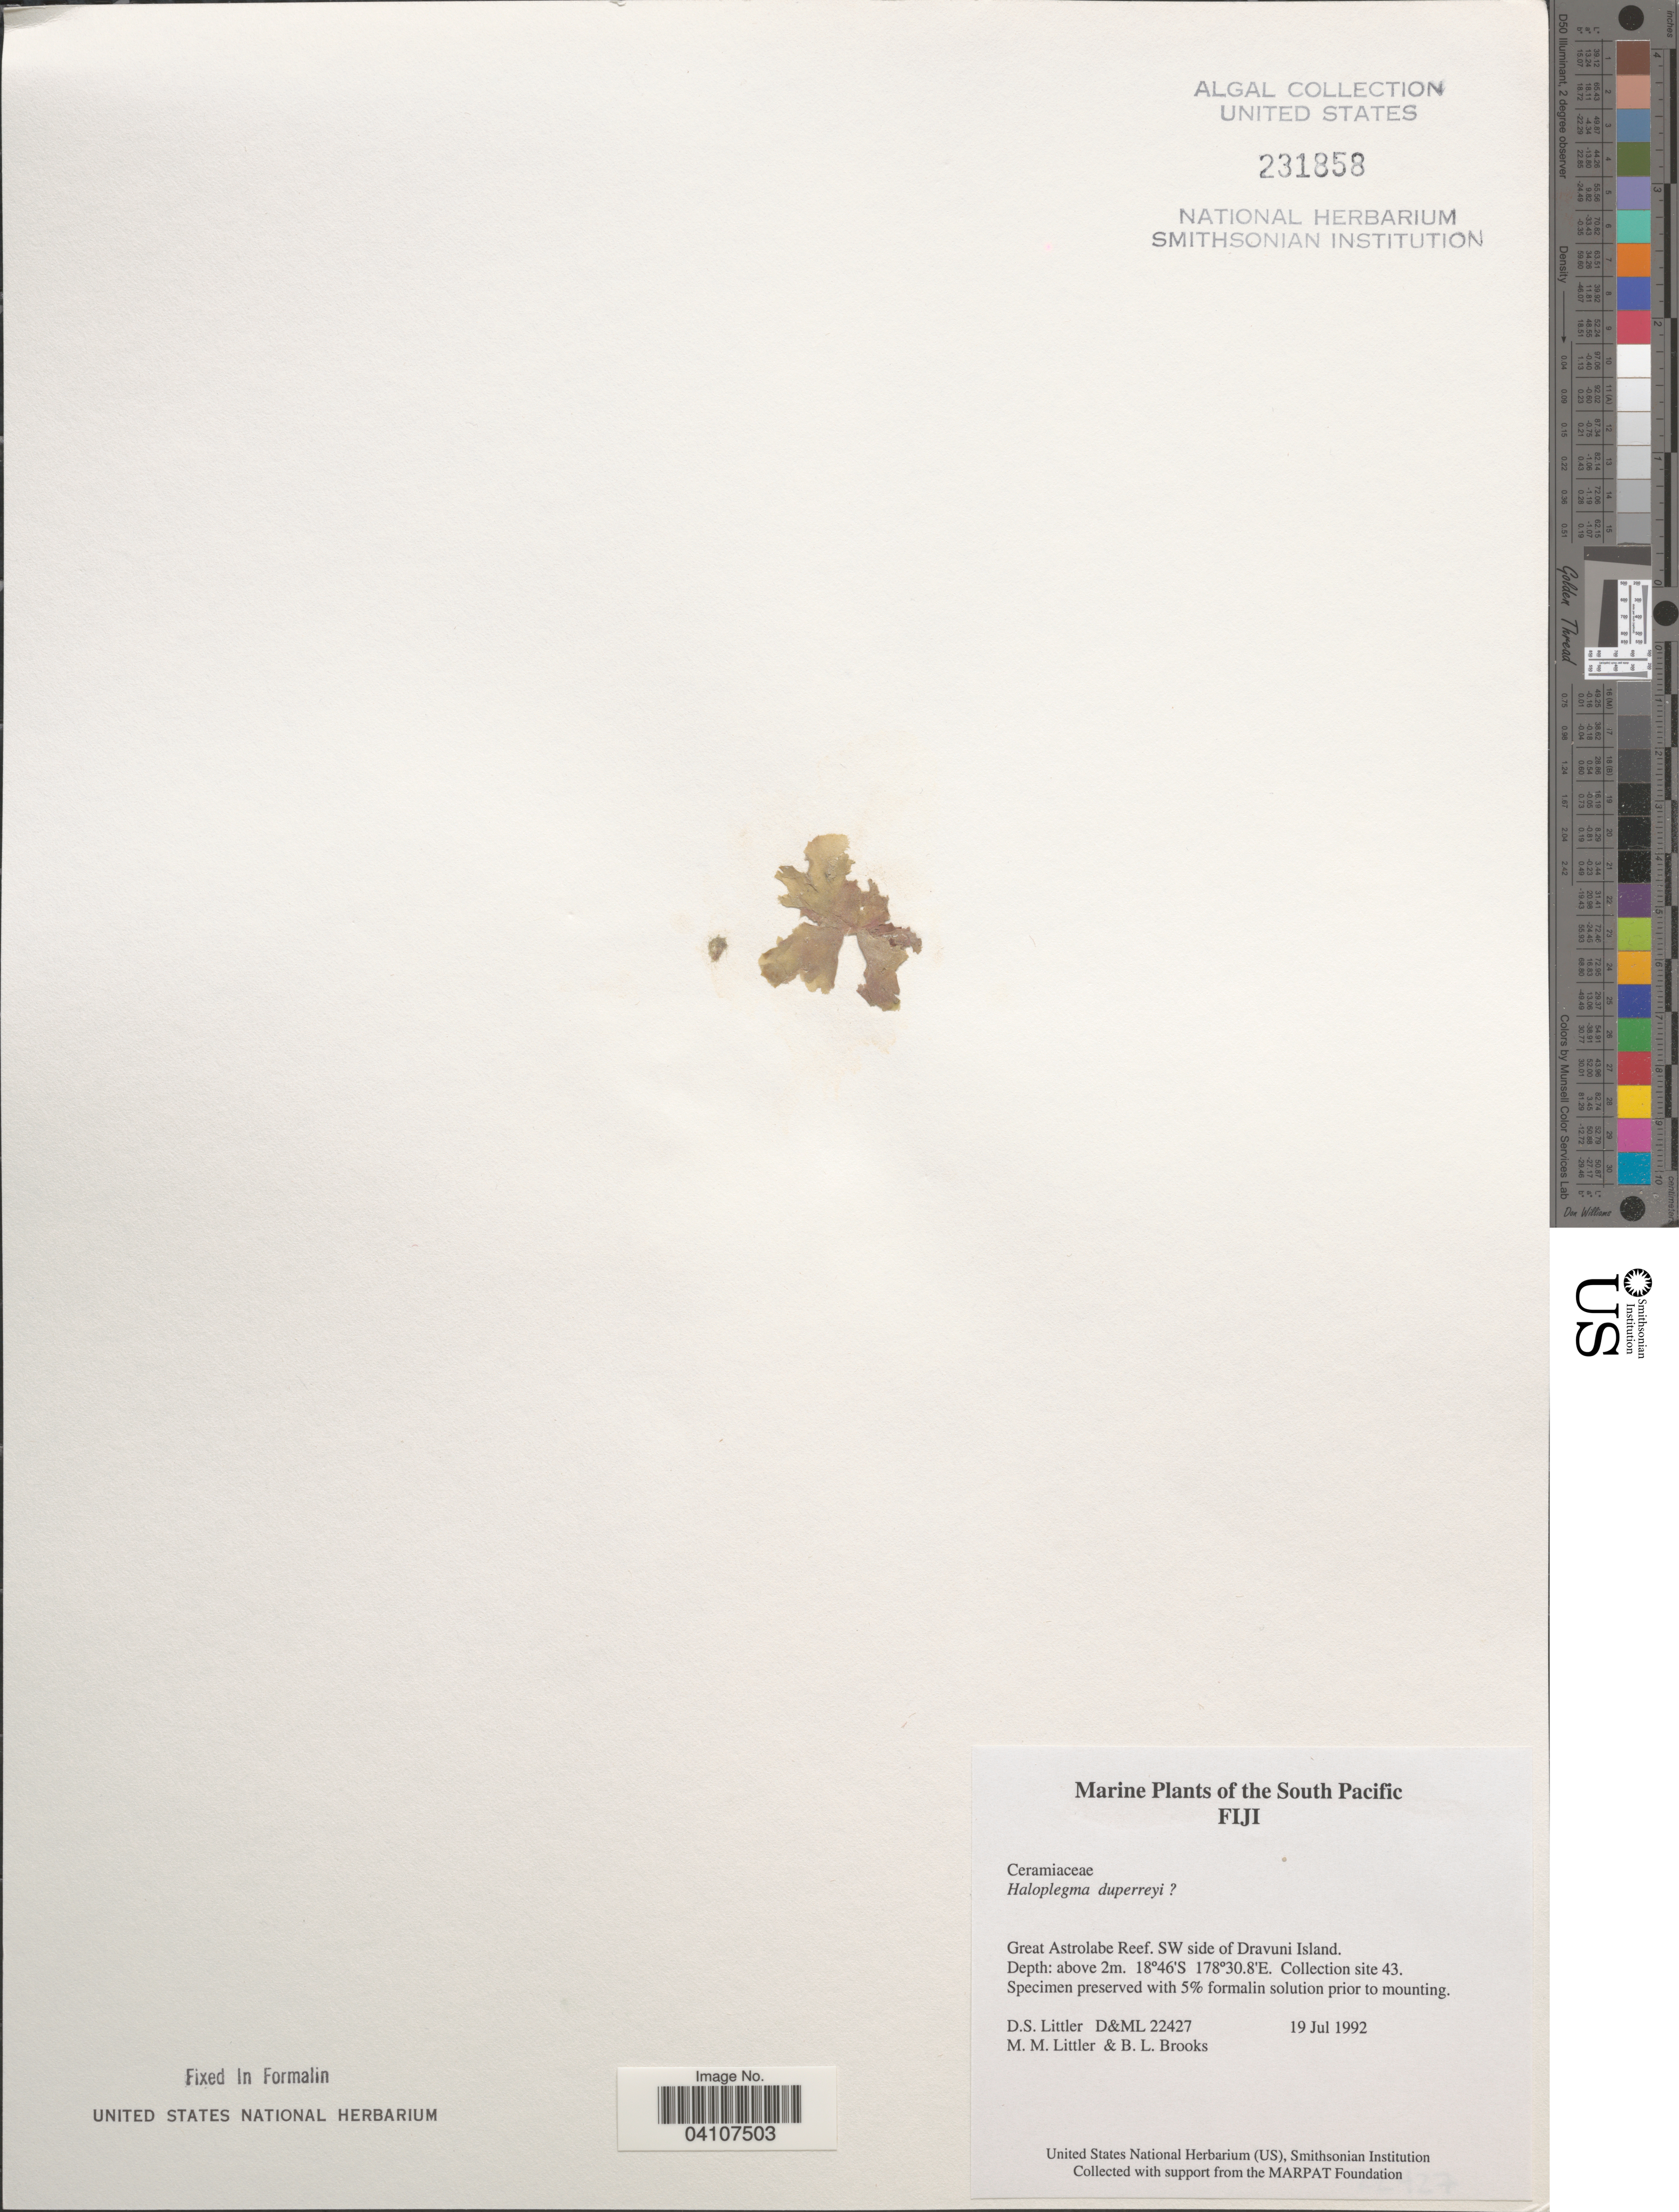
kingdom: Plantae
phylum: Rhodophyta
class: Florideophyceae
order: Ceramiales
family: Wrangeliaceae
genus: Haloplegma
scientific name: Haloplegma duperreyi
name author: Mont.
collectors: D. S. Littler & B. Brooks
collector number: D&ML 22427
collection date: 1992-07-19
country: Fiji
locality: The South Pacific. Great Astrolabe Reef. SW side of Dravuni Island. Collection site 43.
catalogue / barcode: US 231858